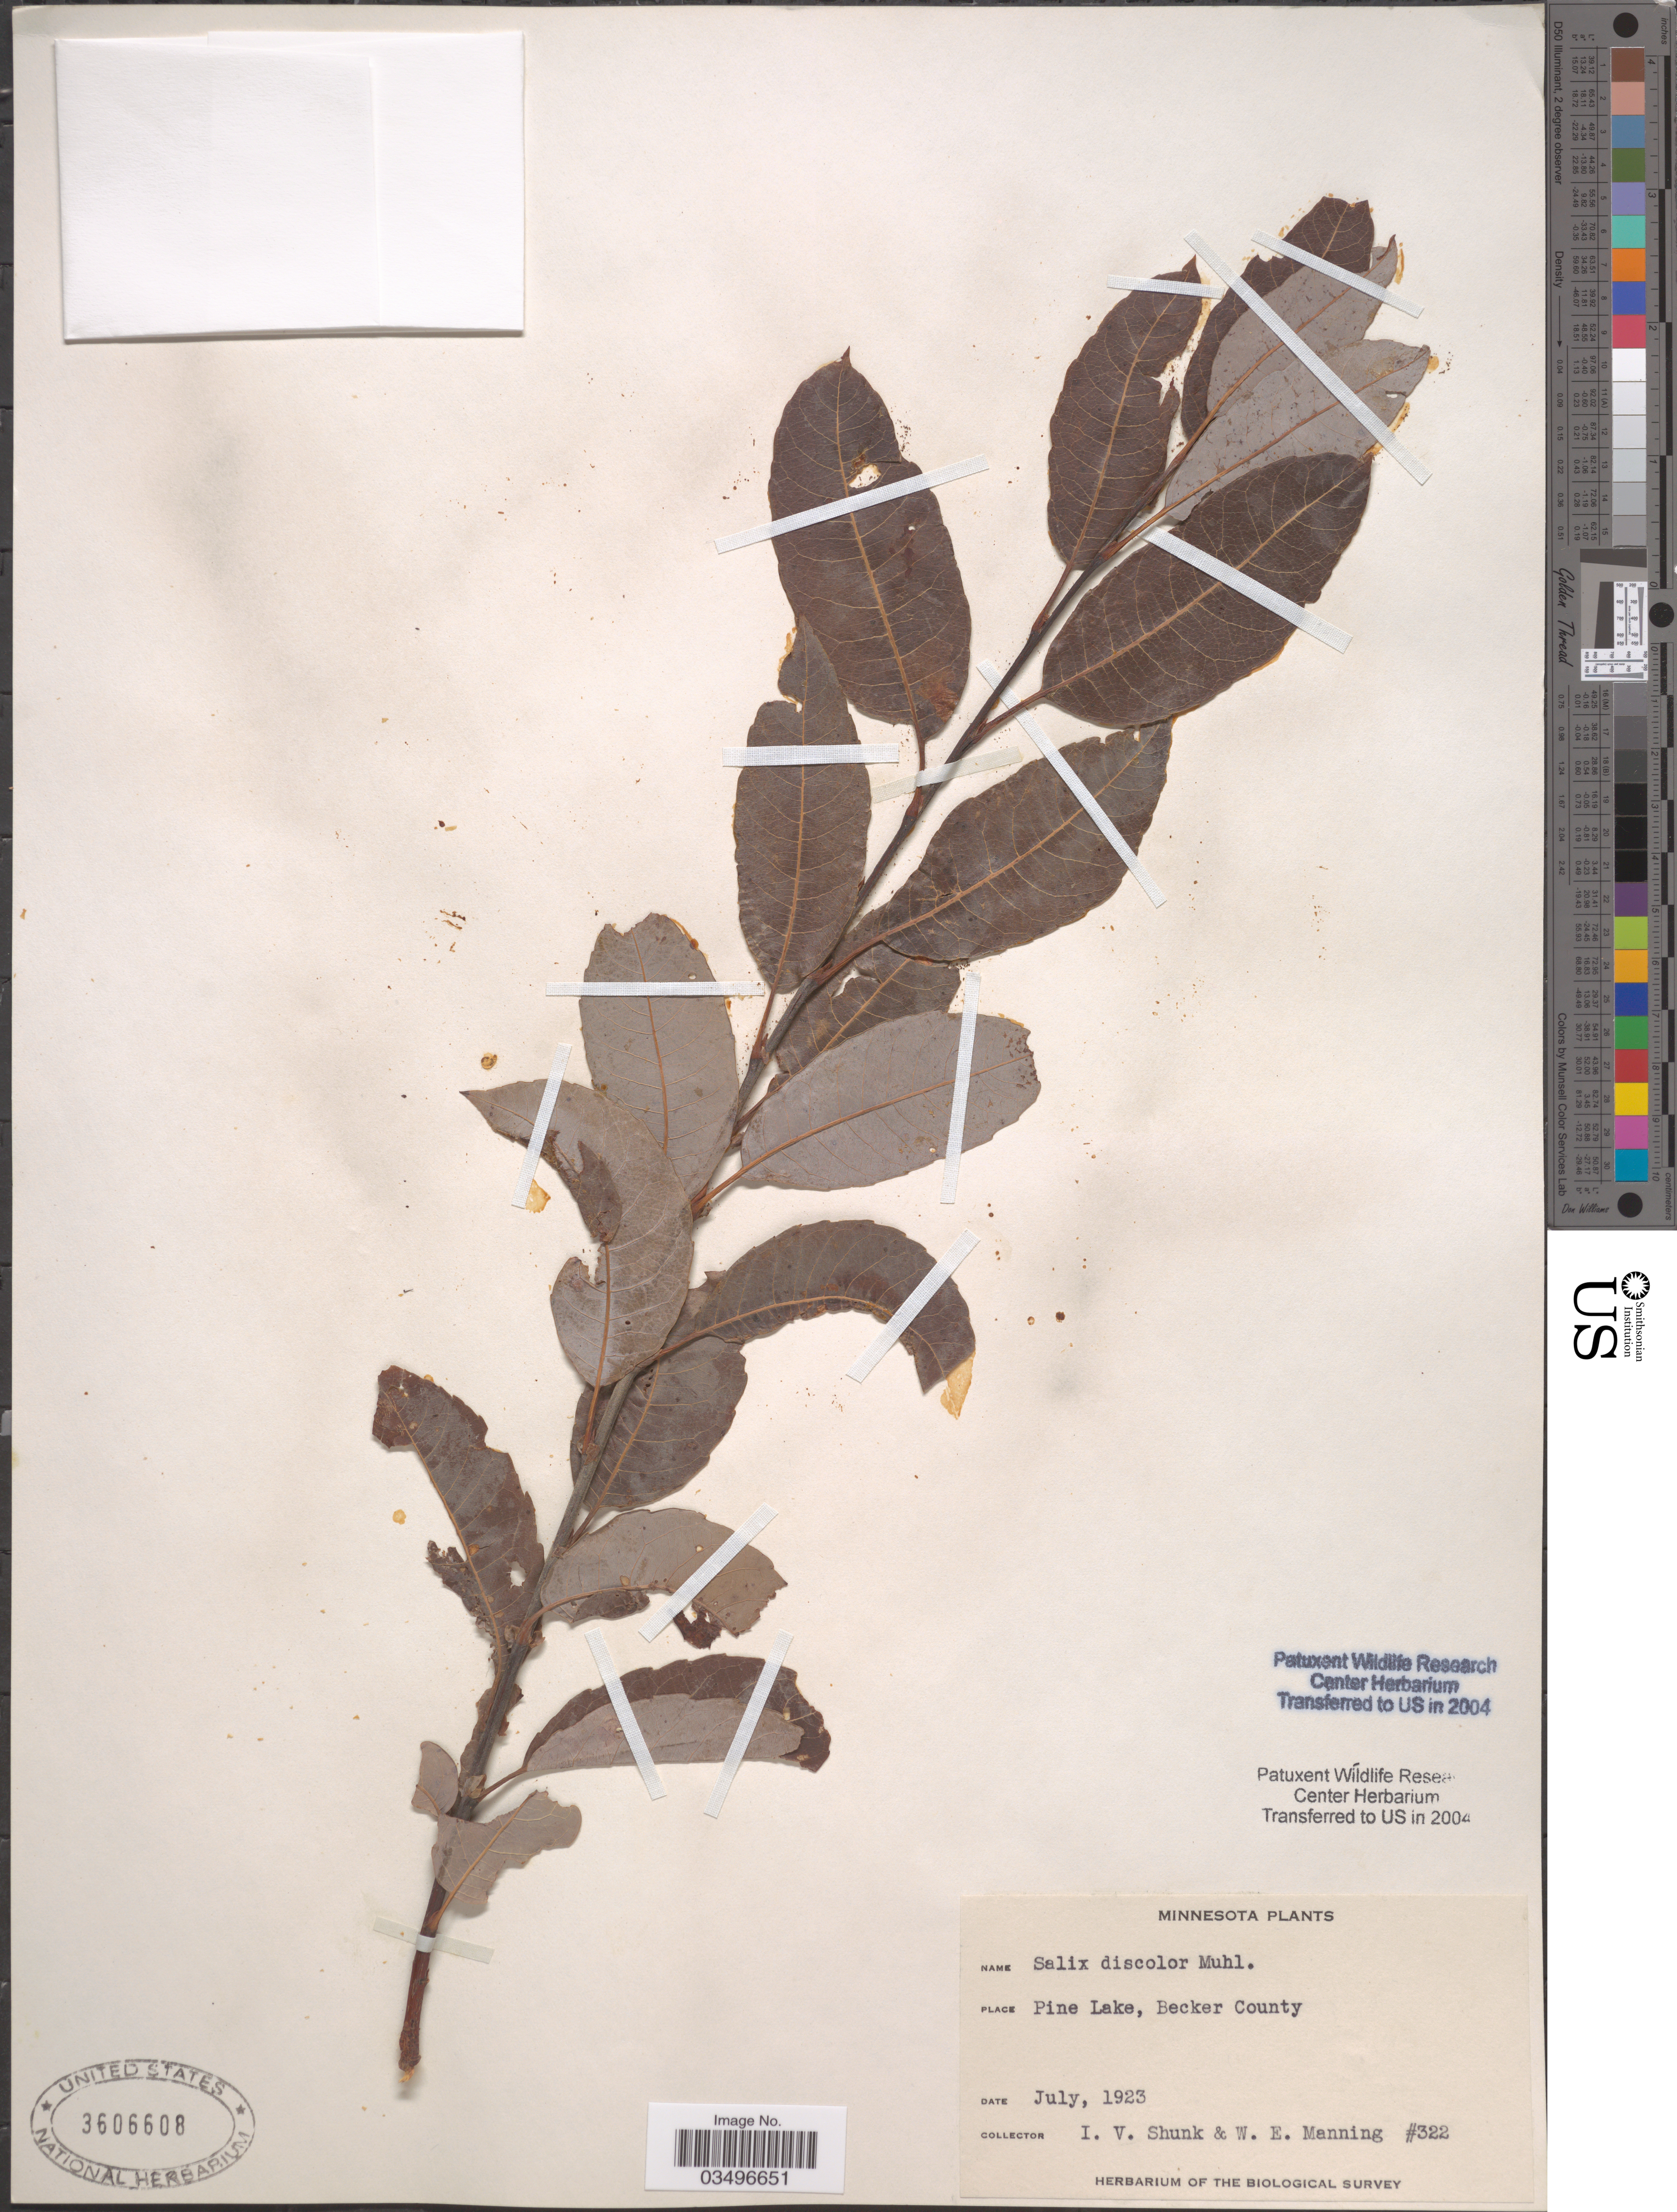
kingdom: Plantae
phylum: Tracheophyta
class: Magnoliopsida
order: Malpighiales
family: Salicaceae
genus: Salix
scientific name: Salix discolor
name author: Muhl.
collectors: I. Shunk & W. Manning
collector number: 322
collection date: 1923-07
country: United States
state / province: Minnesota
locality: Pine Lake, Becker County.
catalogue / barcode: US 3606608